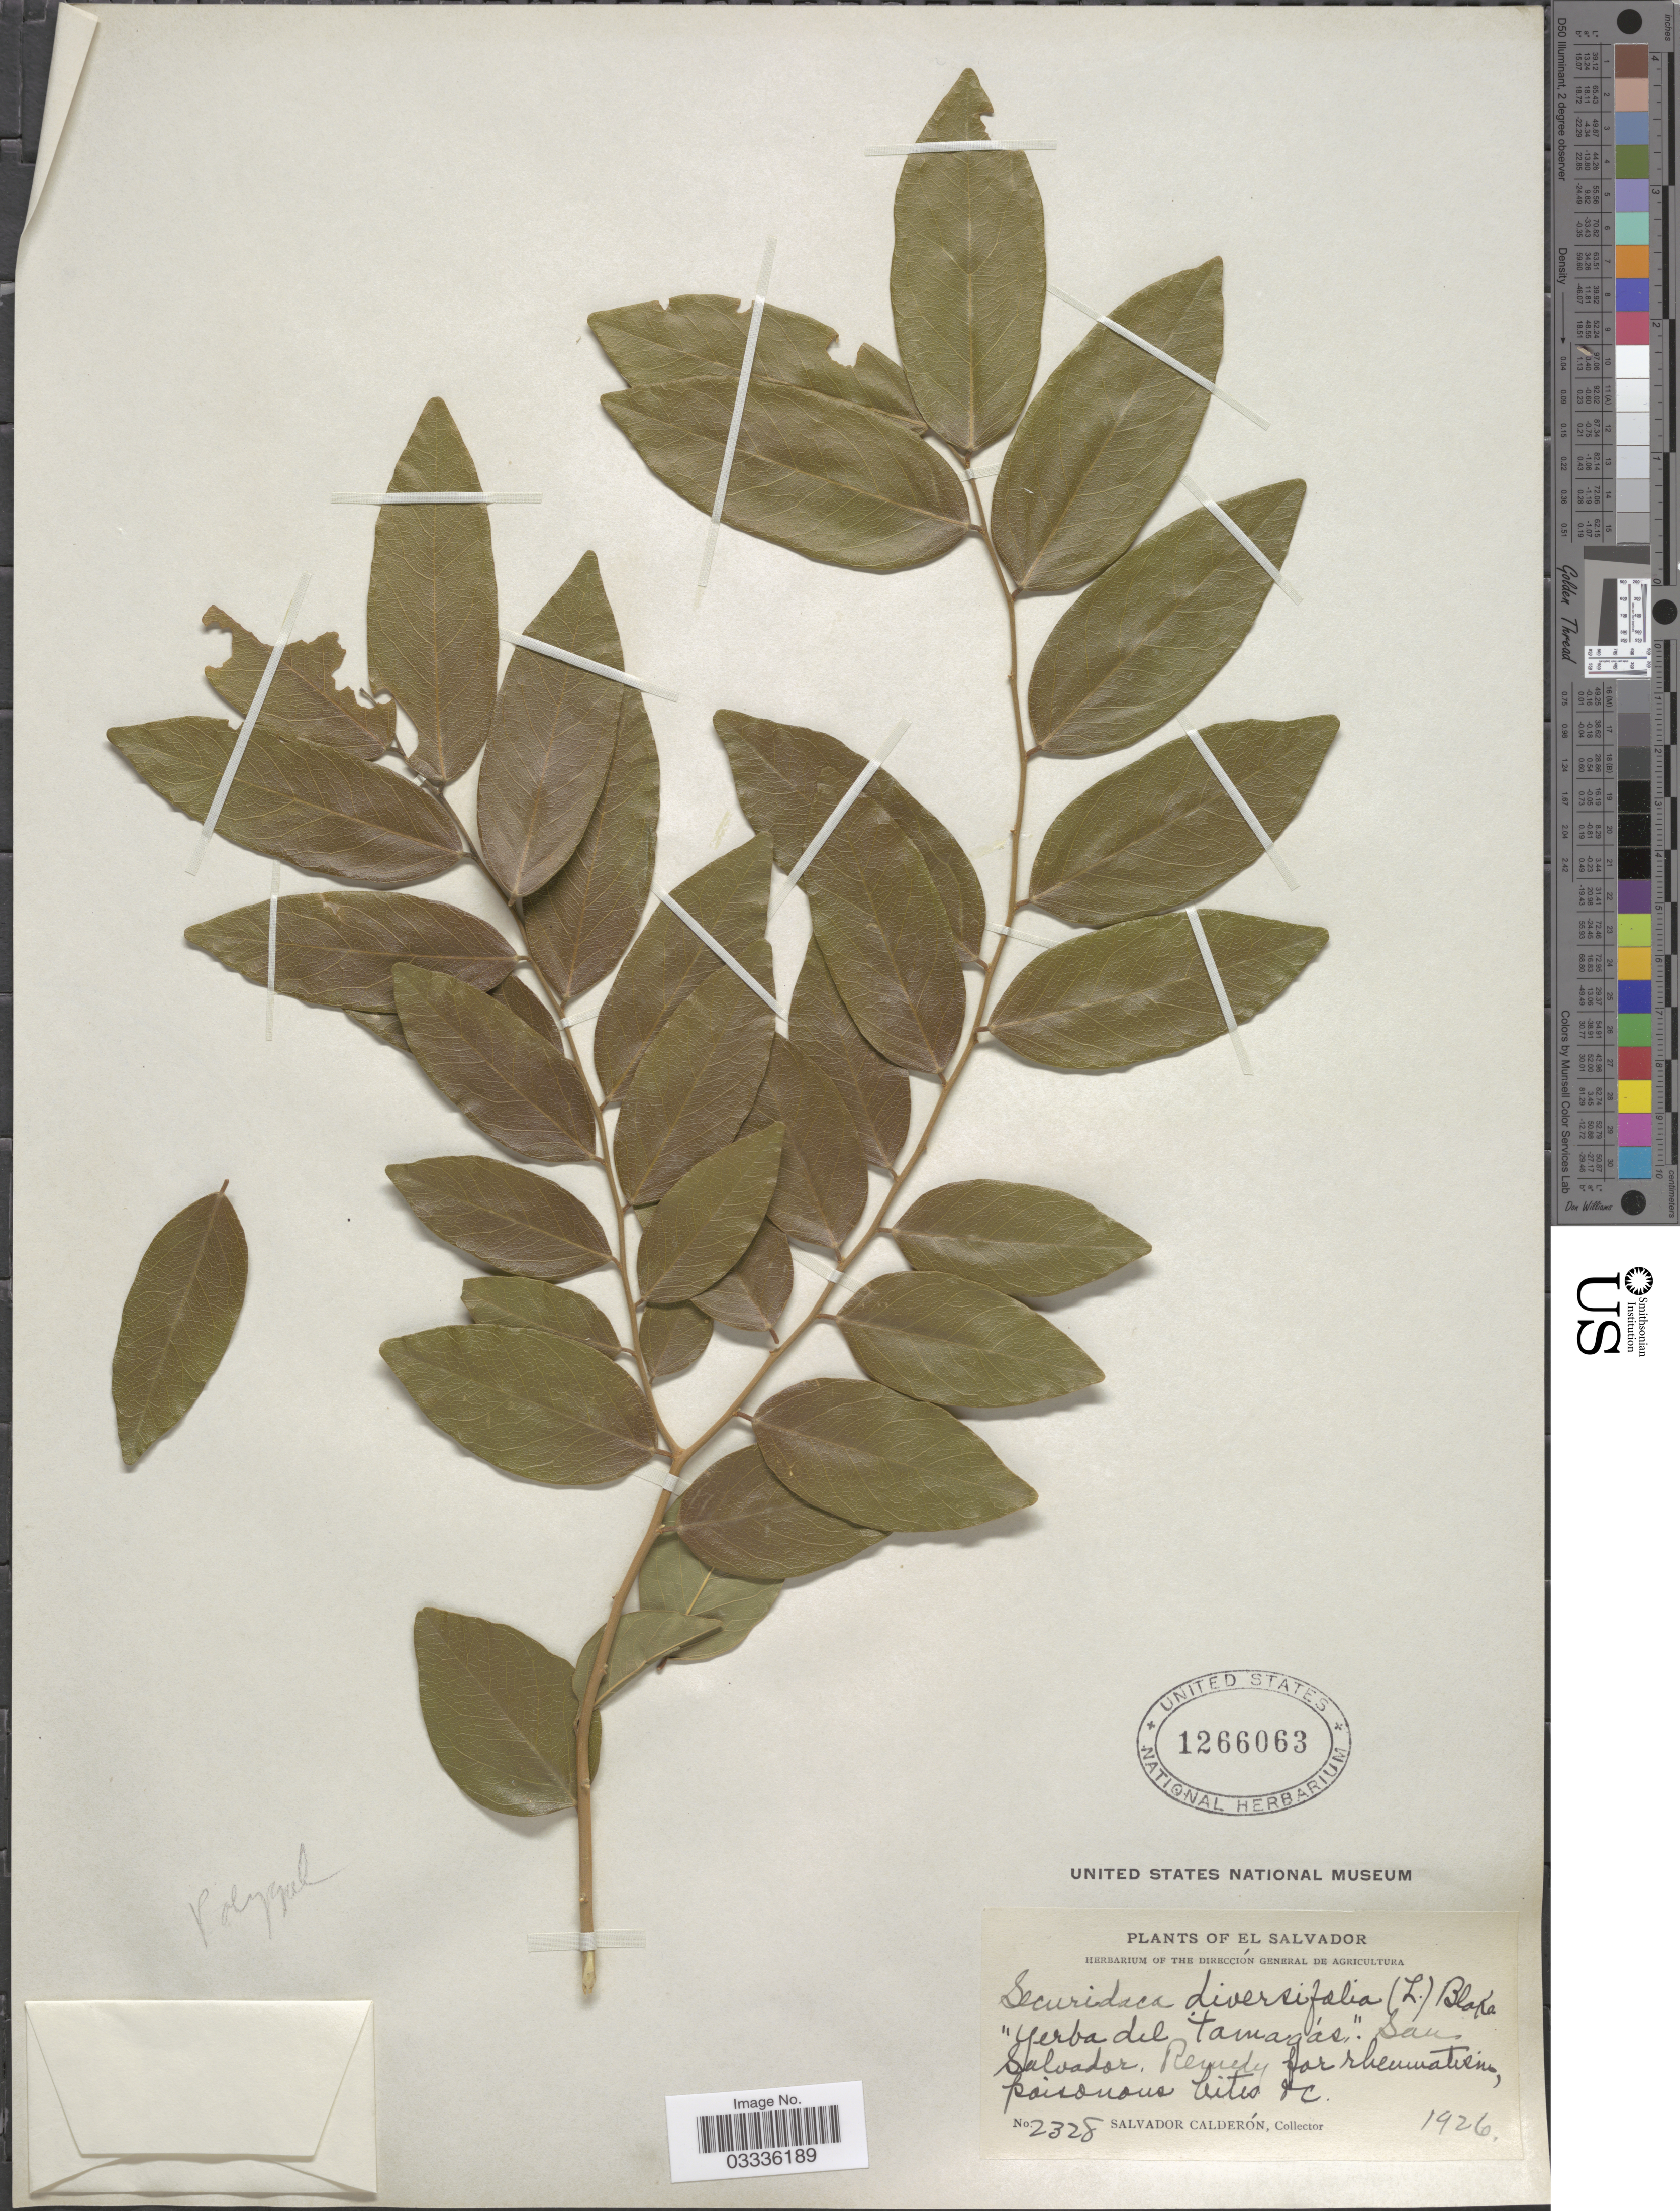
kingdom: Plantae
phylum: Tracheophyta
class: Magnoliopsida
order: Fabales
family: Polygalaceae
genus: Securidaca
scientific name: Securidaca diversifolia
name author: (L.) S.F. Blake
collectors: S. Calderón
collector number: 2328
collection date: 1926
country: El Salvador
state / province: San Salvador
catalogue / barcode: US 1266063